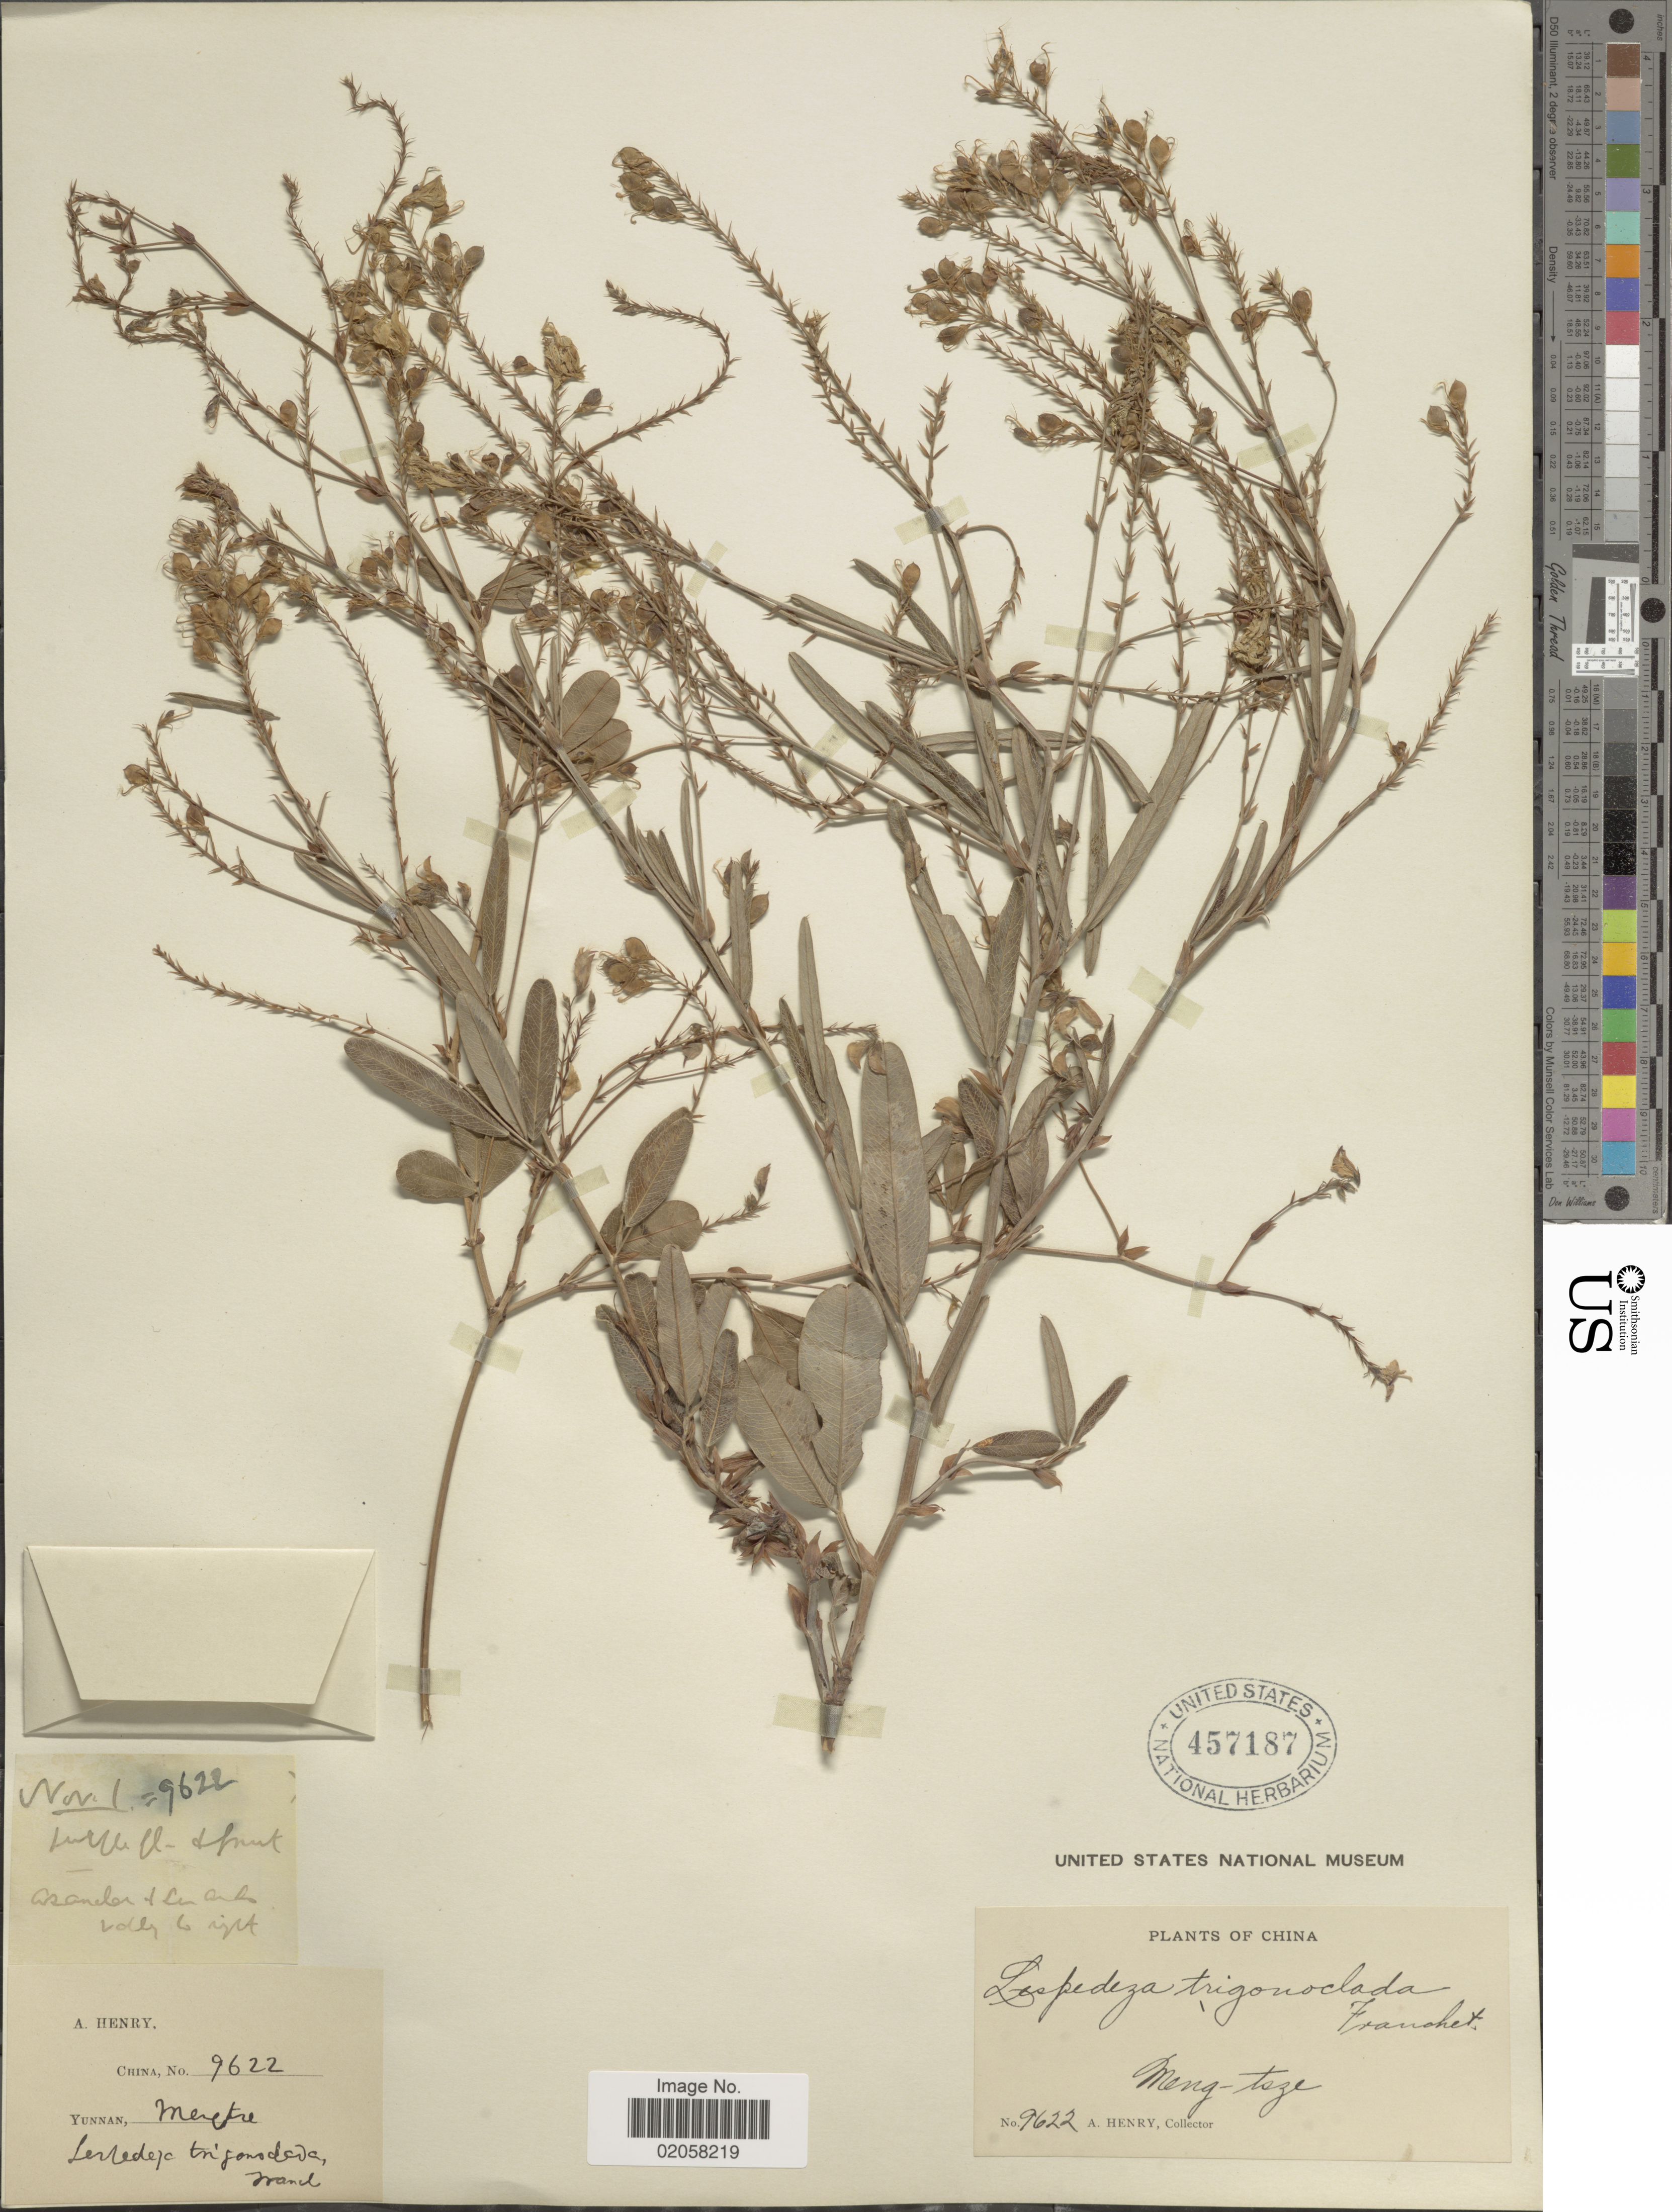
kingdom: Plantae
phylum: Tracheophyta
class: Magnoliopsida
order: Fabales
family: Fabaceae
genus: Campylotropis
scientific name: Campylotropis trigonoclada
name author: (Franch.) Schindl.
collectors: A. Henry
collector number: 9622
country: China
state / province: Yunnan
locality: Mengtze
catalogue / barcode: US 457187